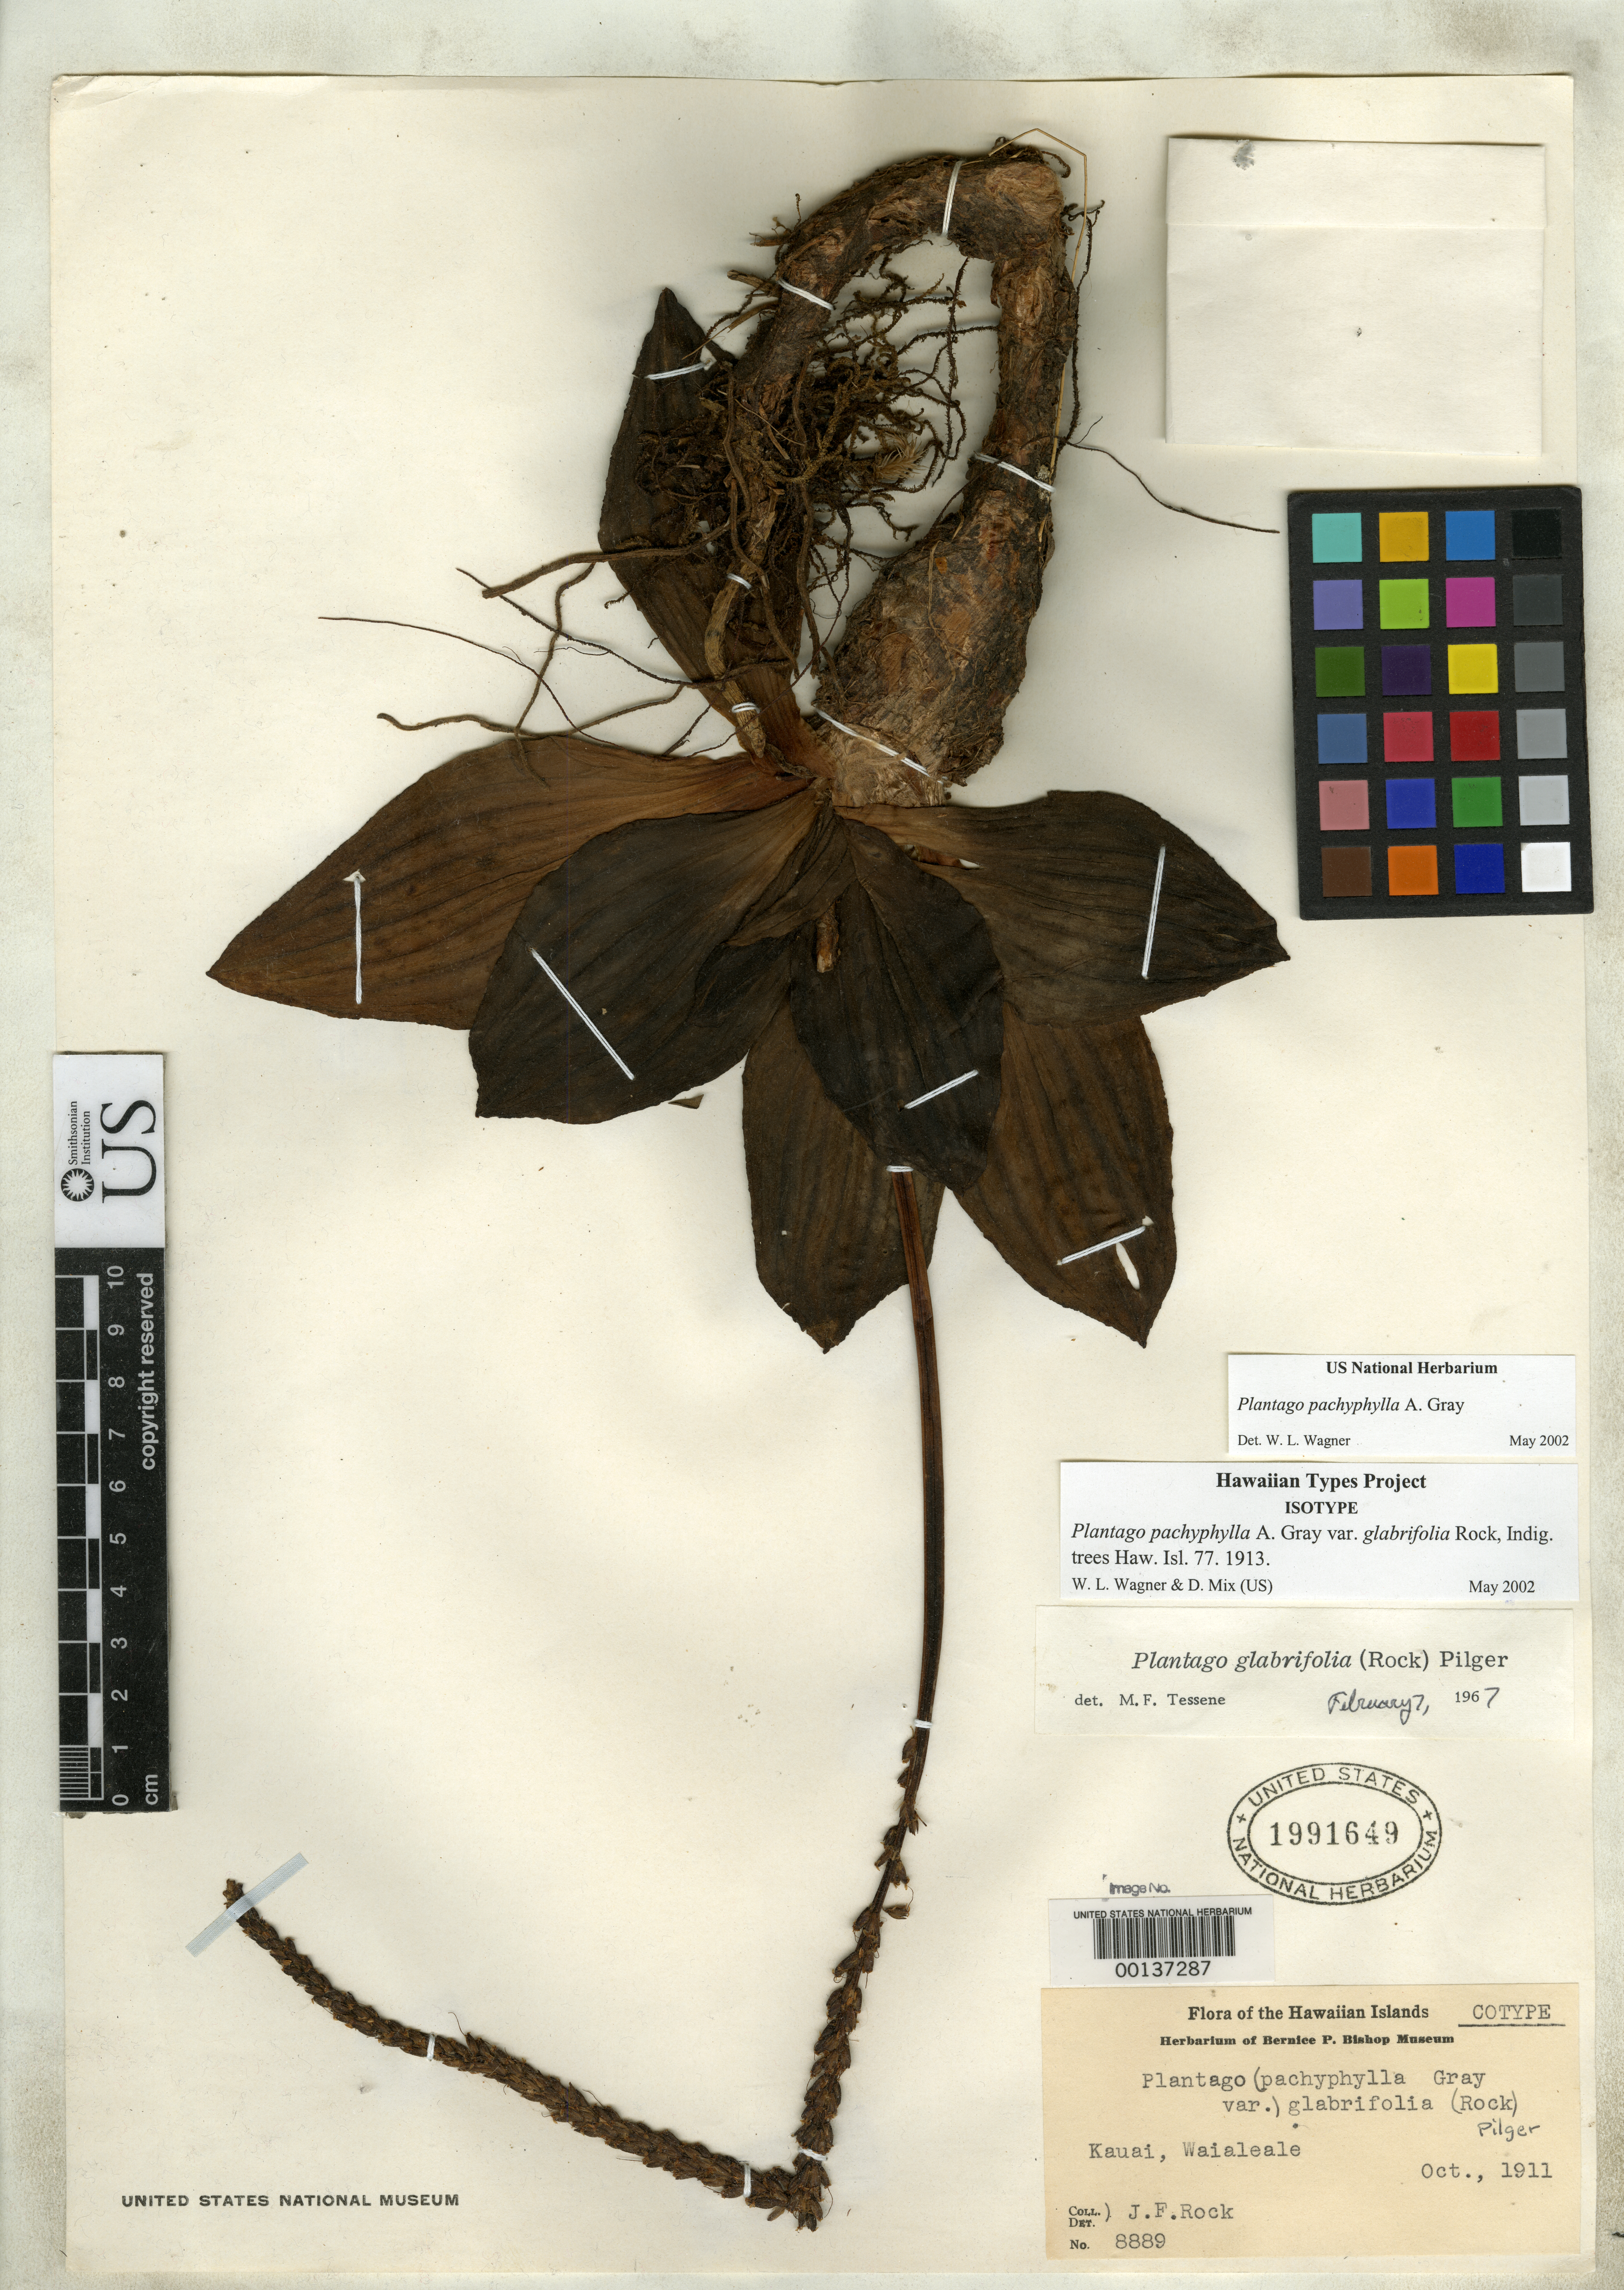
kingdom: Plantae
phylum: Tracheophyta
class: Magnoliopsida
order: Lamiales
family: Plantaginaceae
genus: Plantago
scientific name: Plantago pachyphylla var. glabrifolia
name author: Rock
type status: Isotype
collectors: J. F. Rock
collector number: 8889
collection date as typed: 20 Oct 1911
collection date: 1911-10-20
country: United States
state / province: Hawaii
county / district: Kauai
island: Kaua'i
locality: Waialeale.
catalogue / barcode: US 1991649